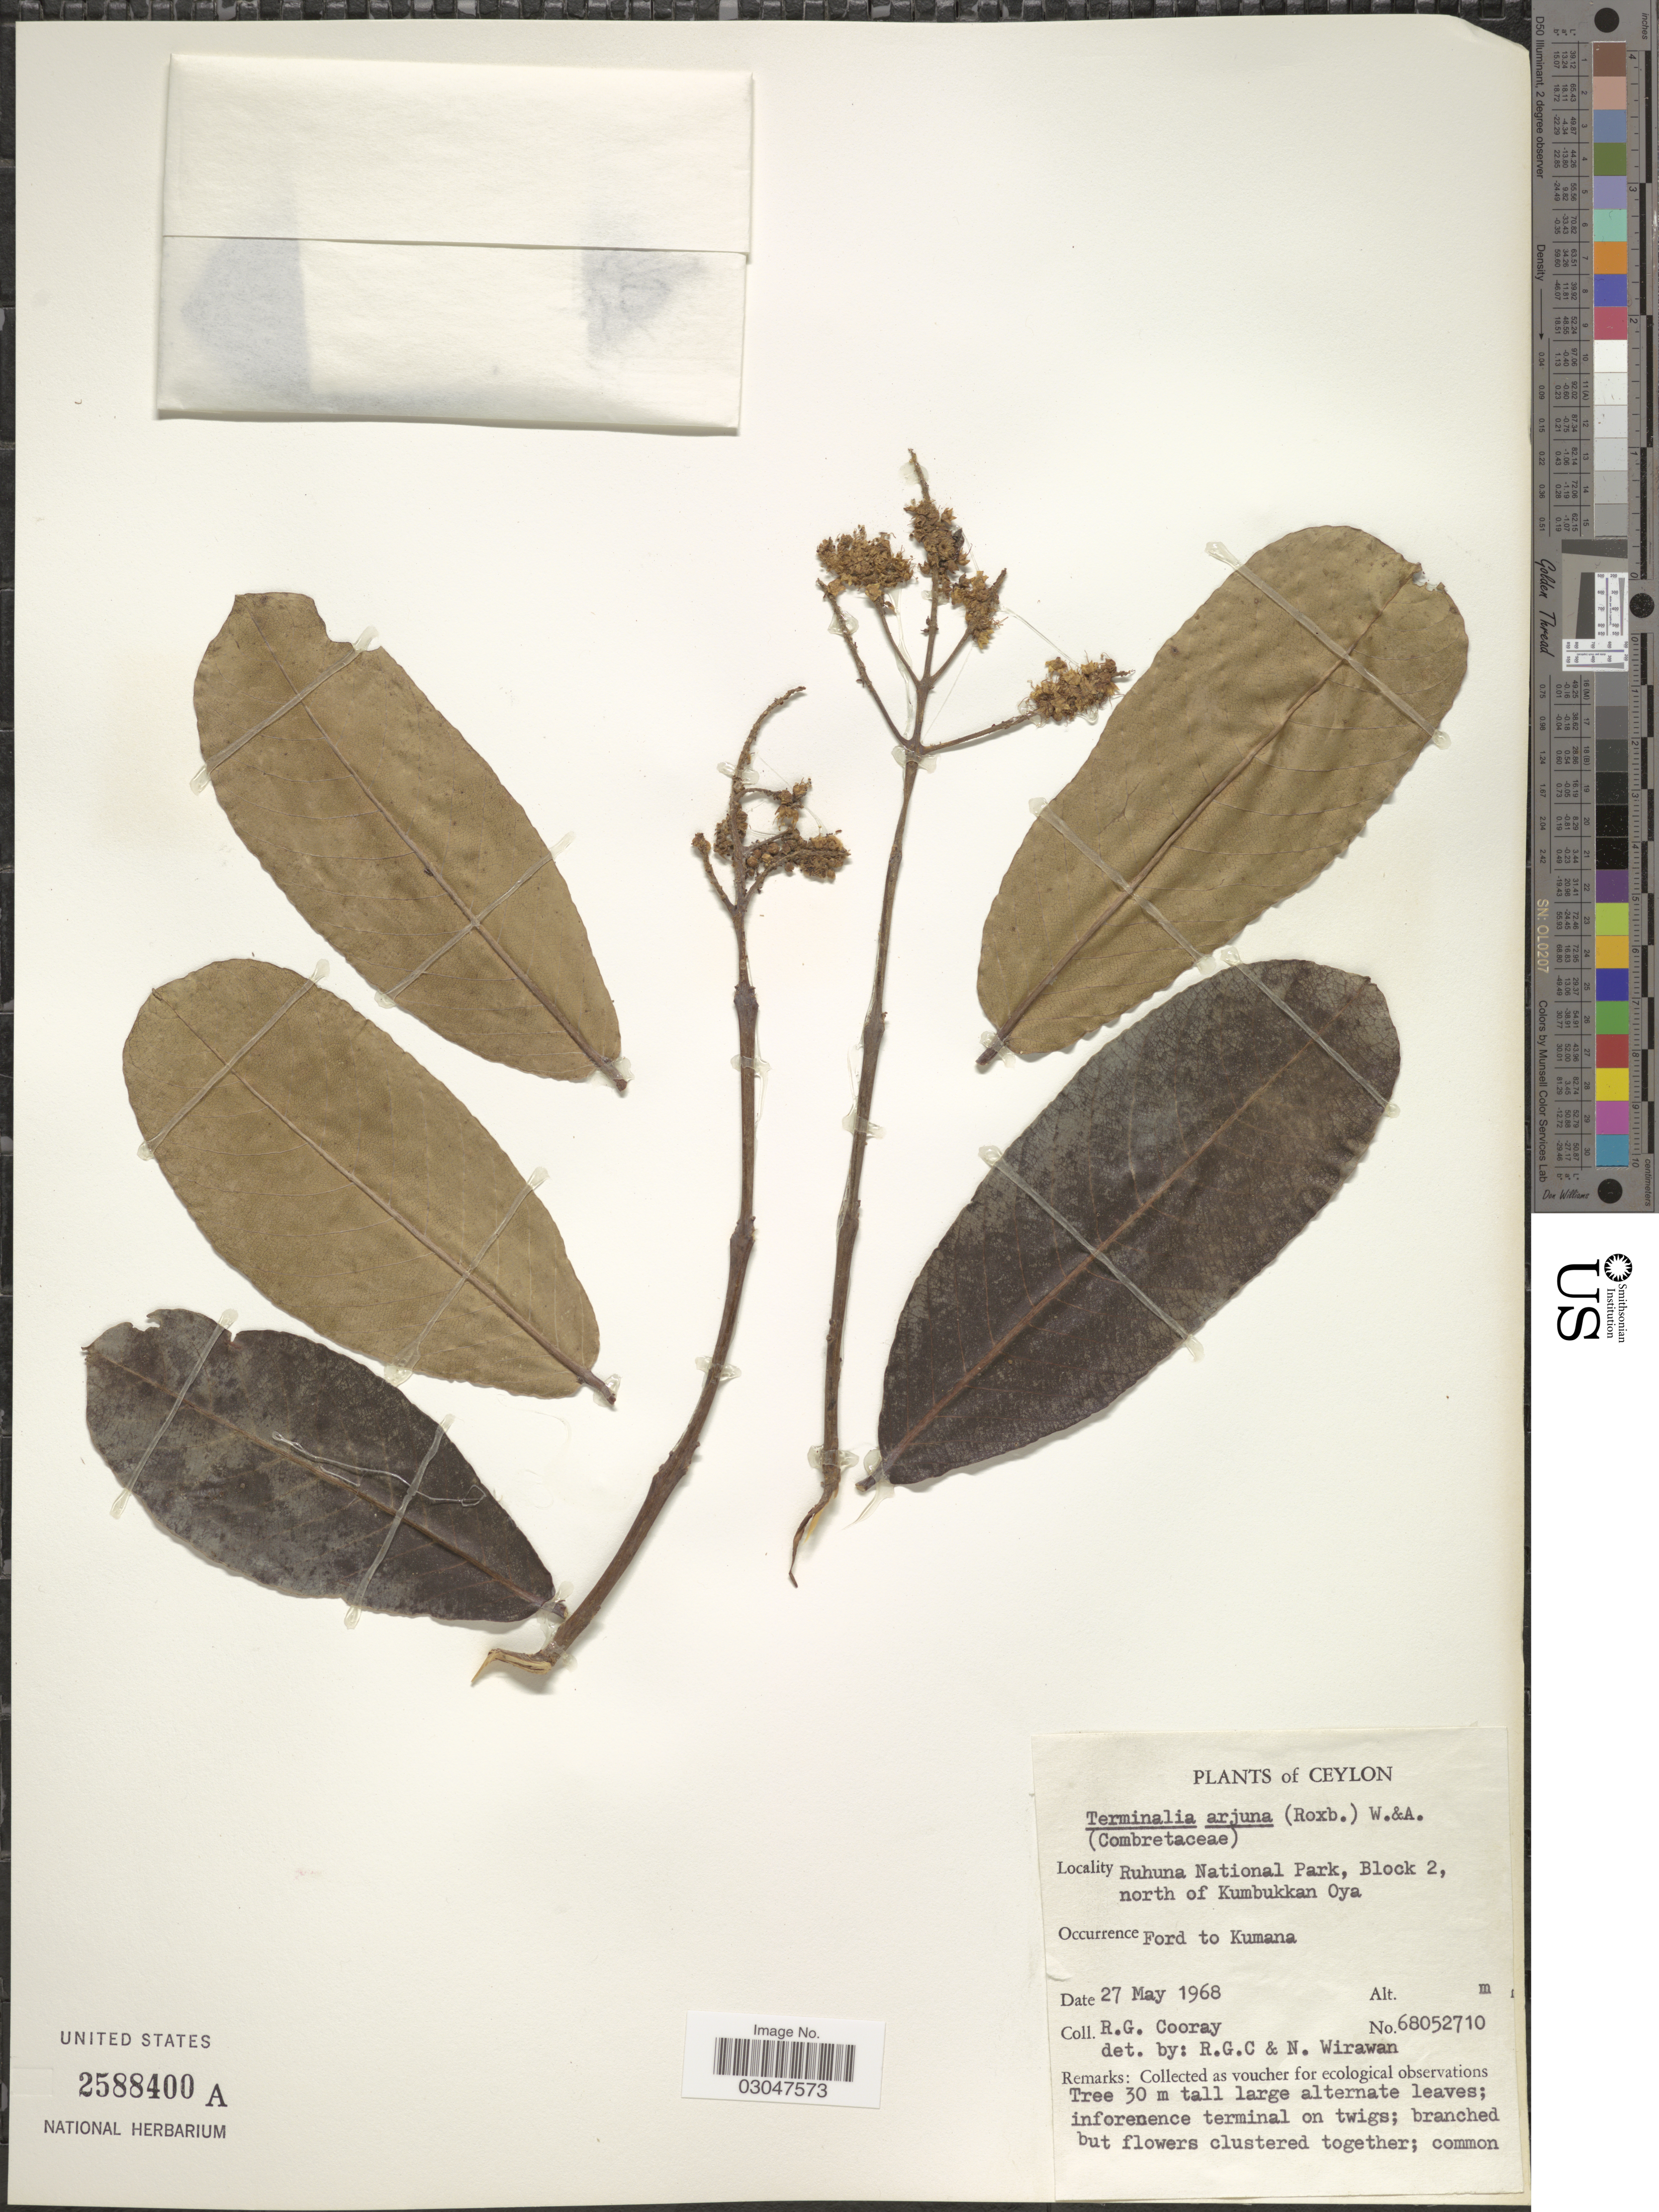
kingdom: Plantae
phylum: Tracheophyta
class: Magnoliopsida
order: Myrtales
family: Combretaceae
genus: Terminalia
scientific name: Terminalia arjuna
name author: (Roxb. ex DC.) Wight & Arn.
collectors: R. Cooray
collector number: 68052710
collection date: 1968-05-27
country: Sri Lanka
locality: Ceylon. Ruhuna National Park, Block 2, north of Kumbukkan Oya. Ford to Kumana.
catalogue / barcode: US 2588400A